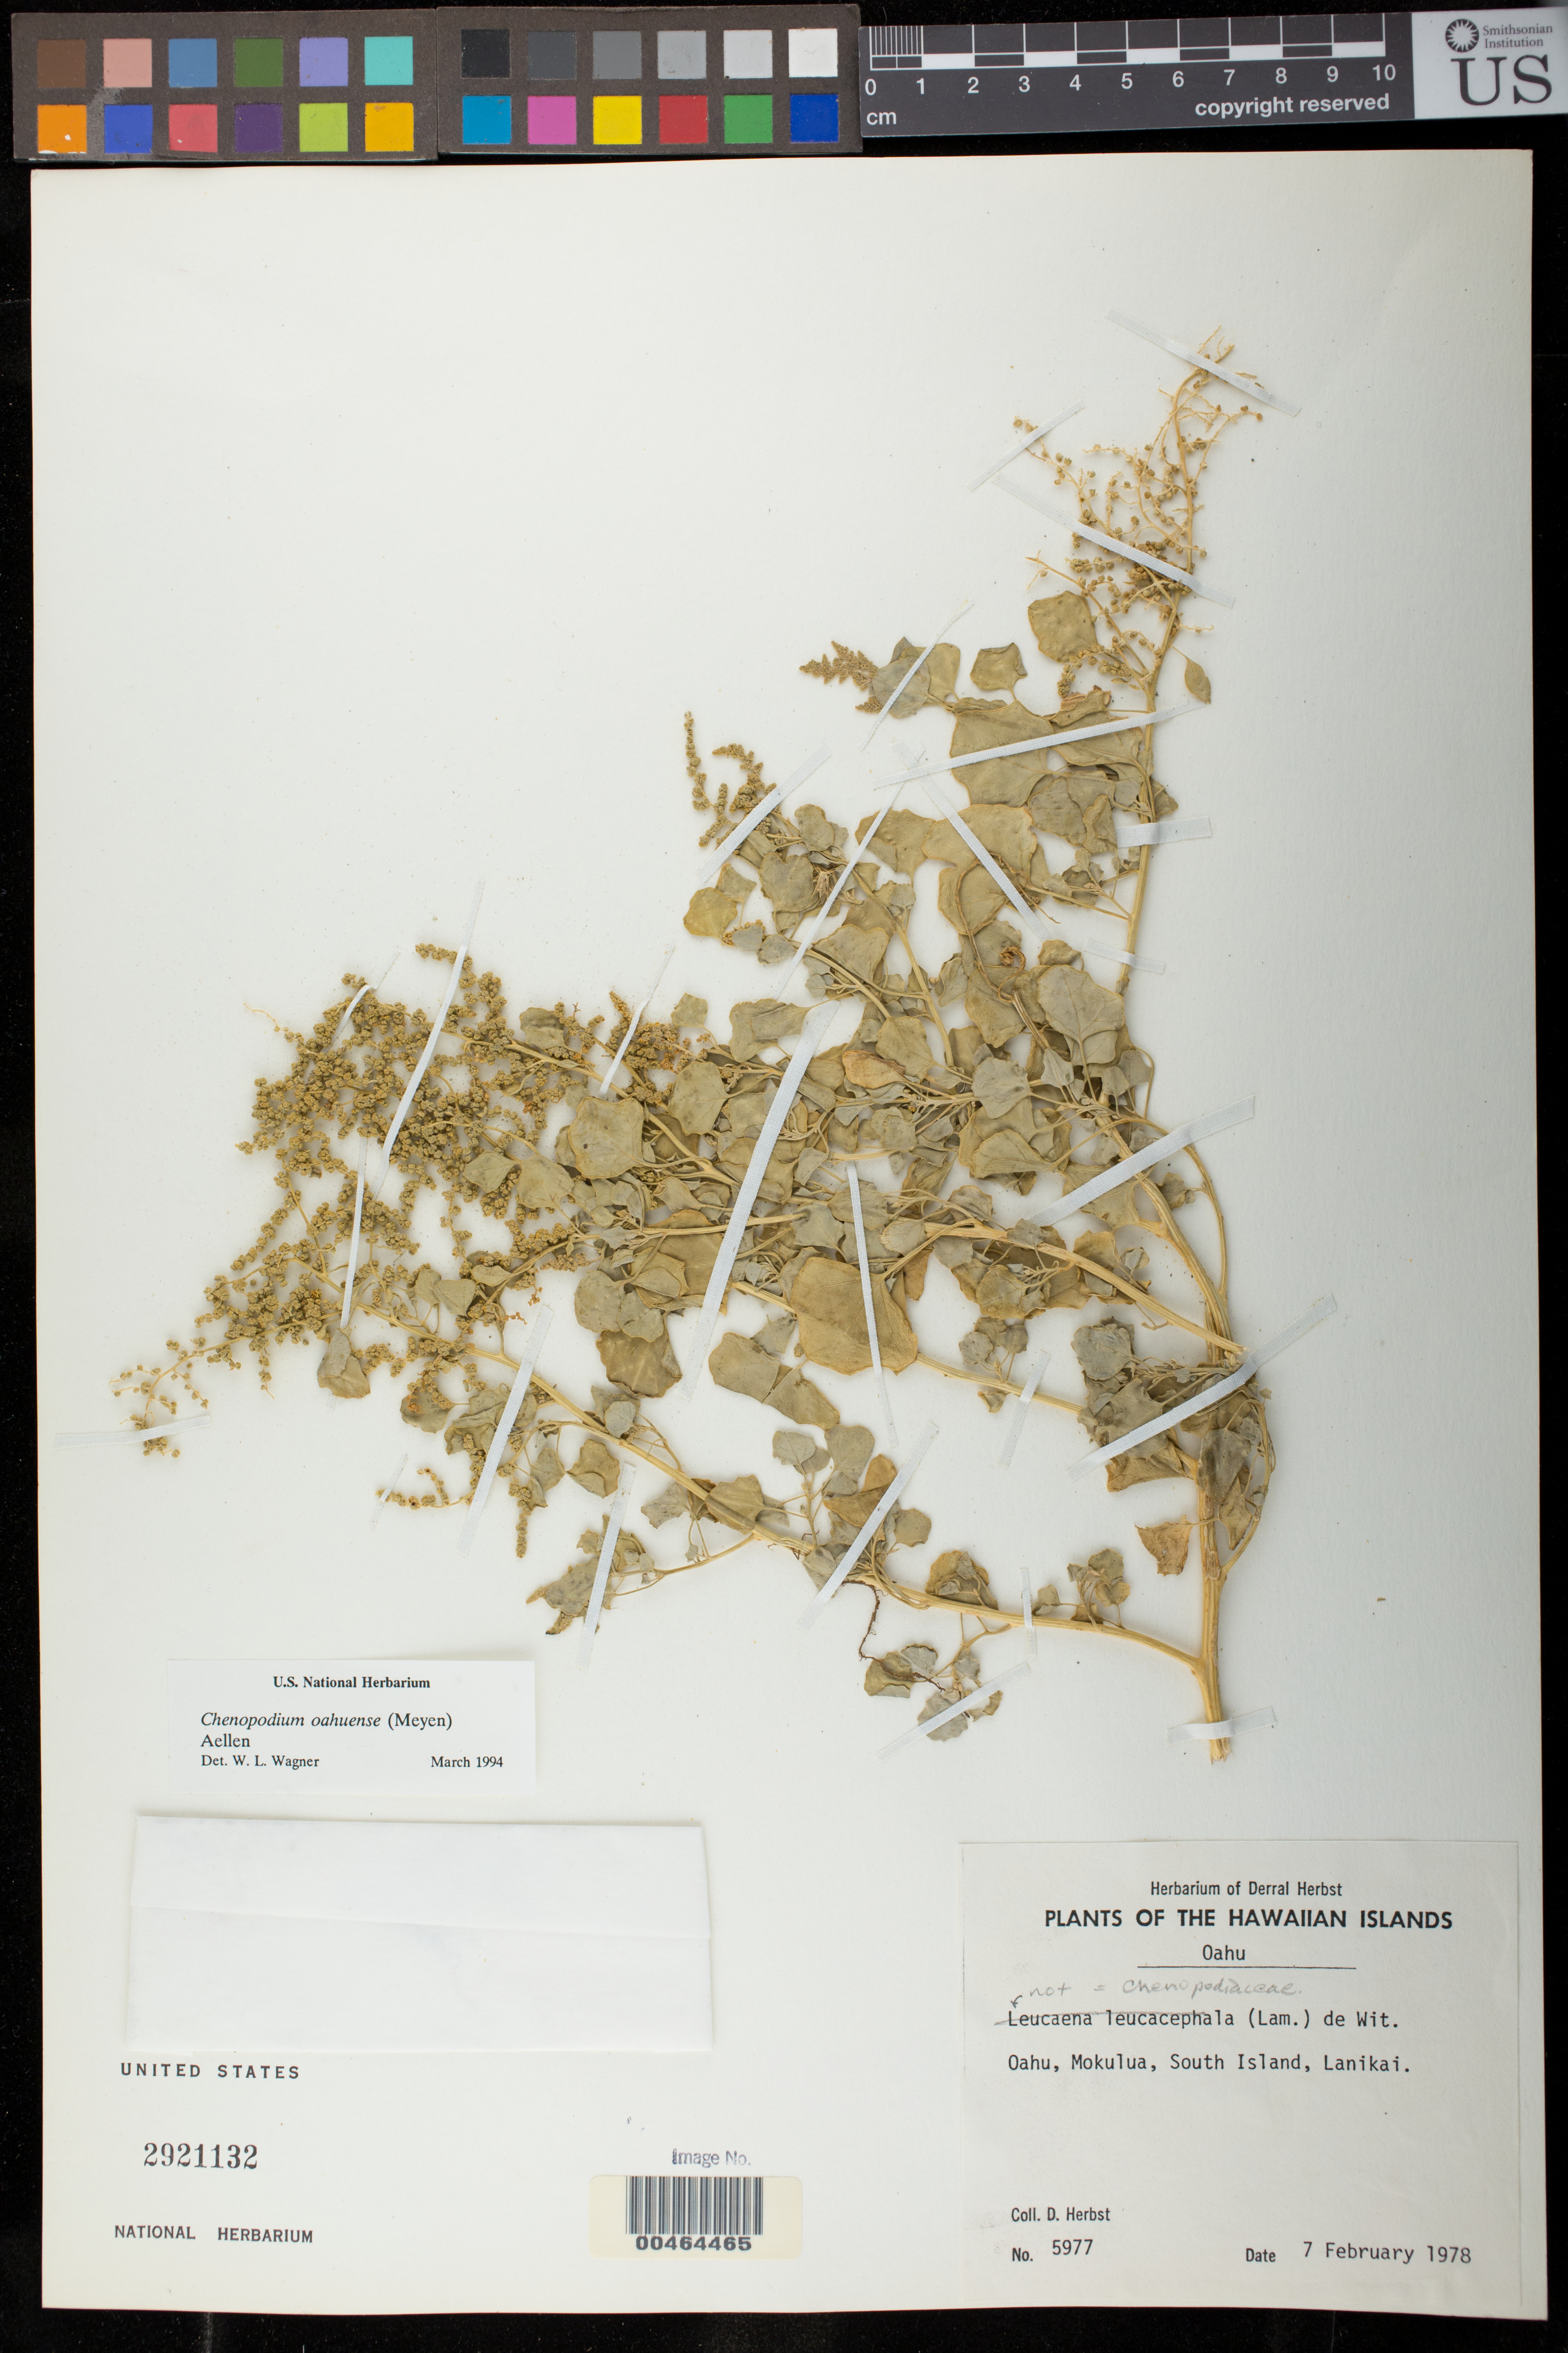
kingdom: Plantae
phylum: Tracheophyta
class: Magnoliopsida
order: Caryophyllales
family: Amaranthaceae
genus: Chenopodium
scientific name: Chenopodium oahuense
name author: (Meyen) Aellen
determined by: Wagner, W. L., (BOT), Smithsonian Institution - National Museum of Natural History (UNITED STATES)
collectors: D. R. Herbst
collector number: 5977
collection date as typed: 7 Feb 1978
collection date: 1978-02-07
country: United States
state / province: Hawaii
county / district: Honolulu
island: Mokulua Islets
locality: Oahu, Mokulua, South Island, Lanikai.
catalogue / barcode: US 2921132